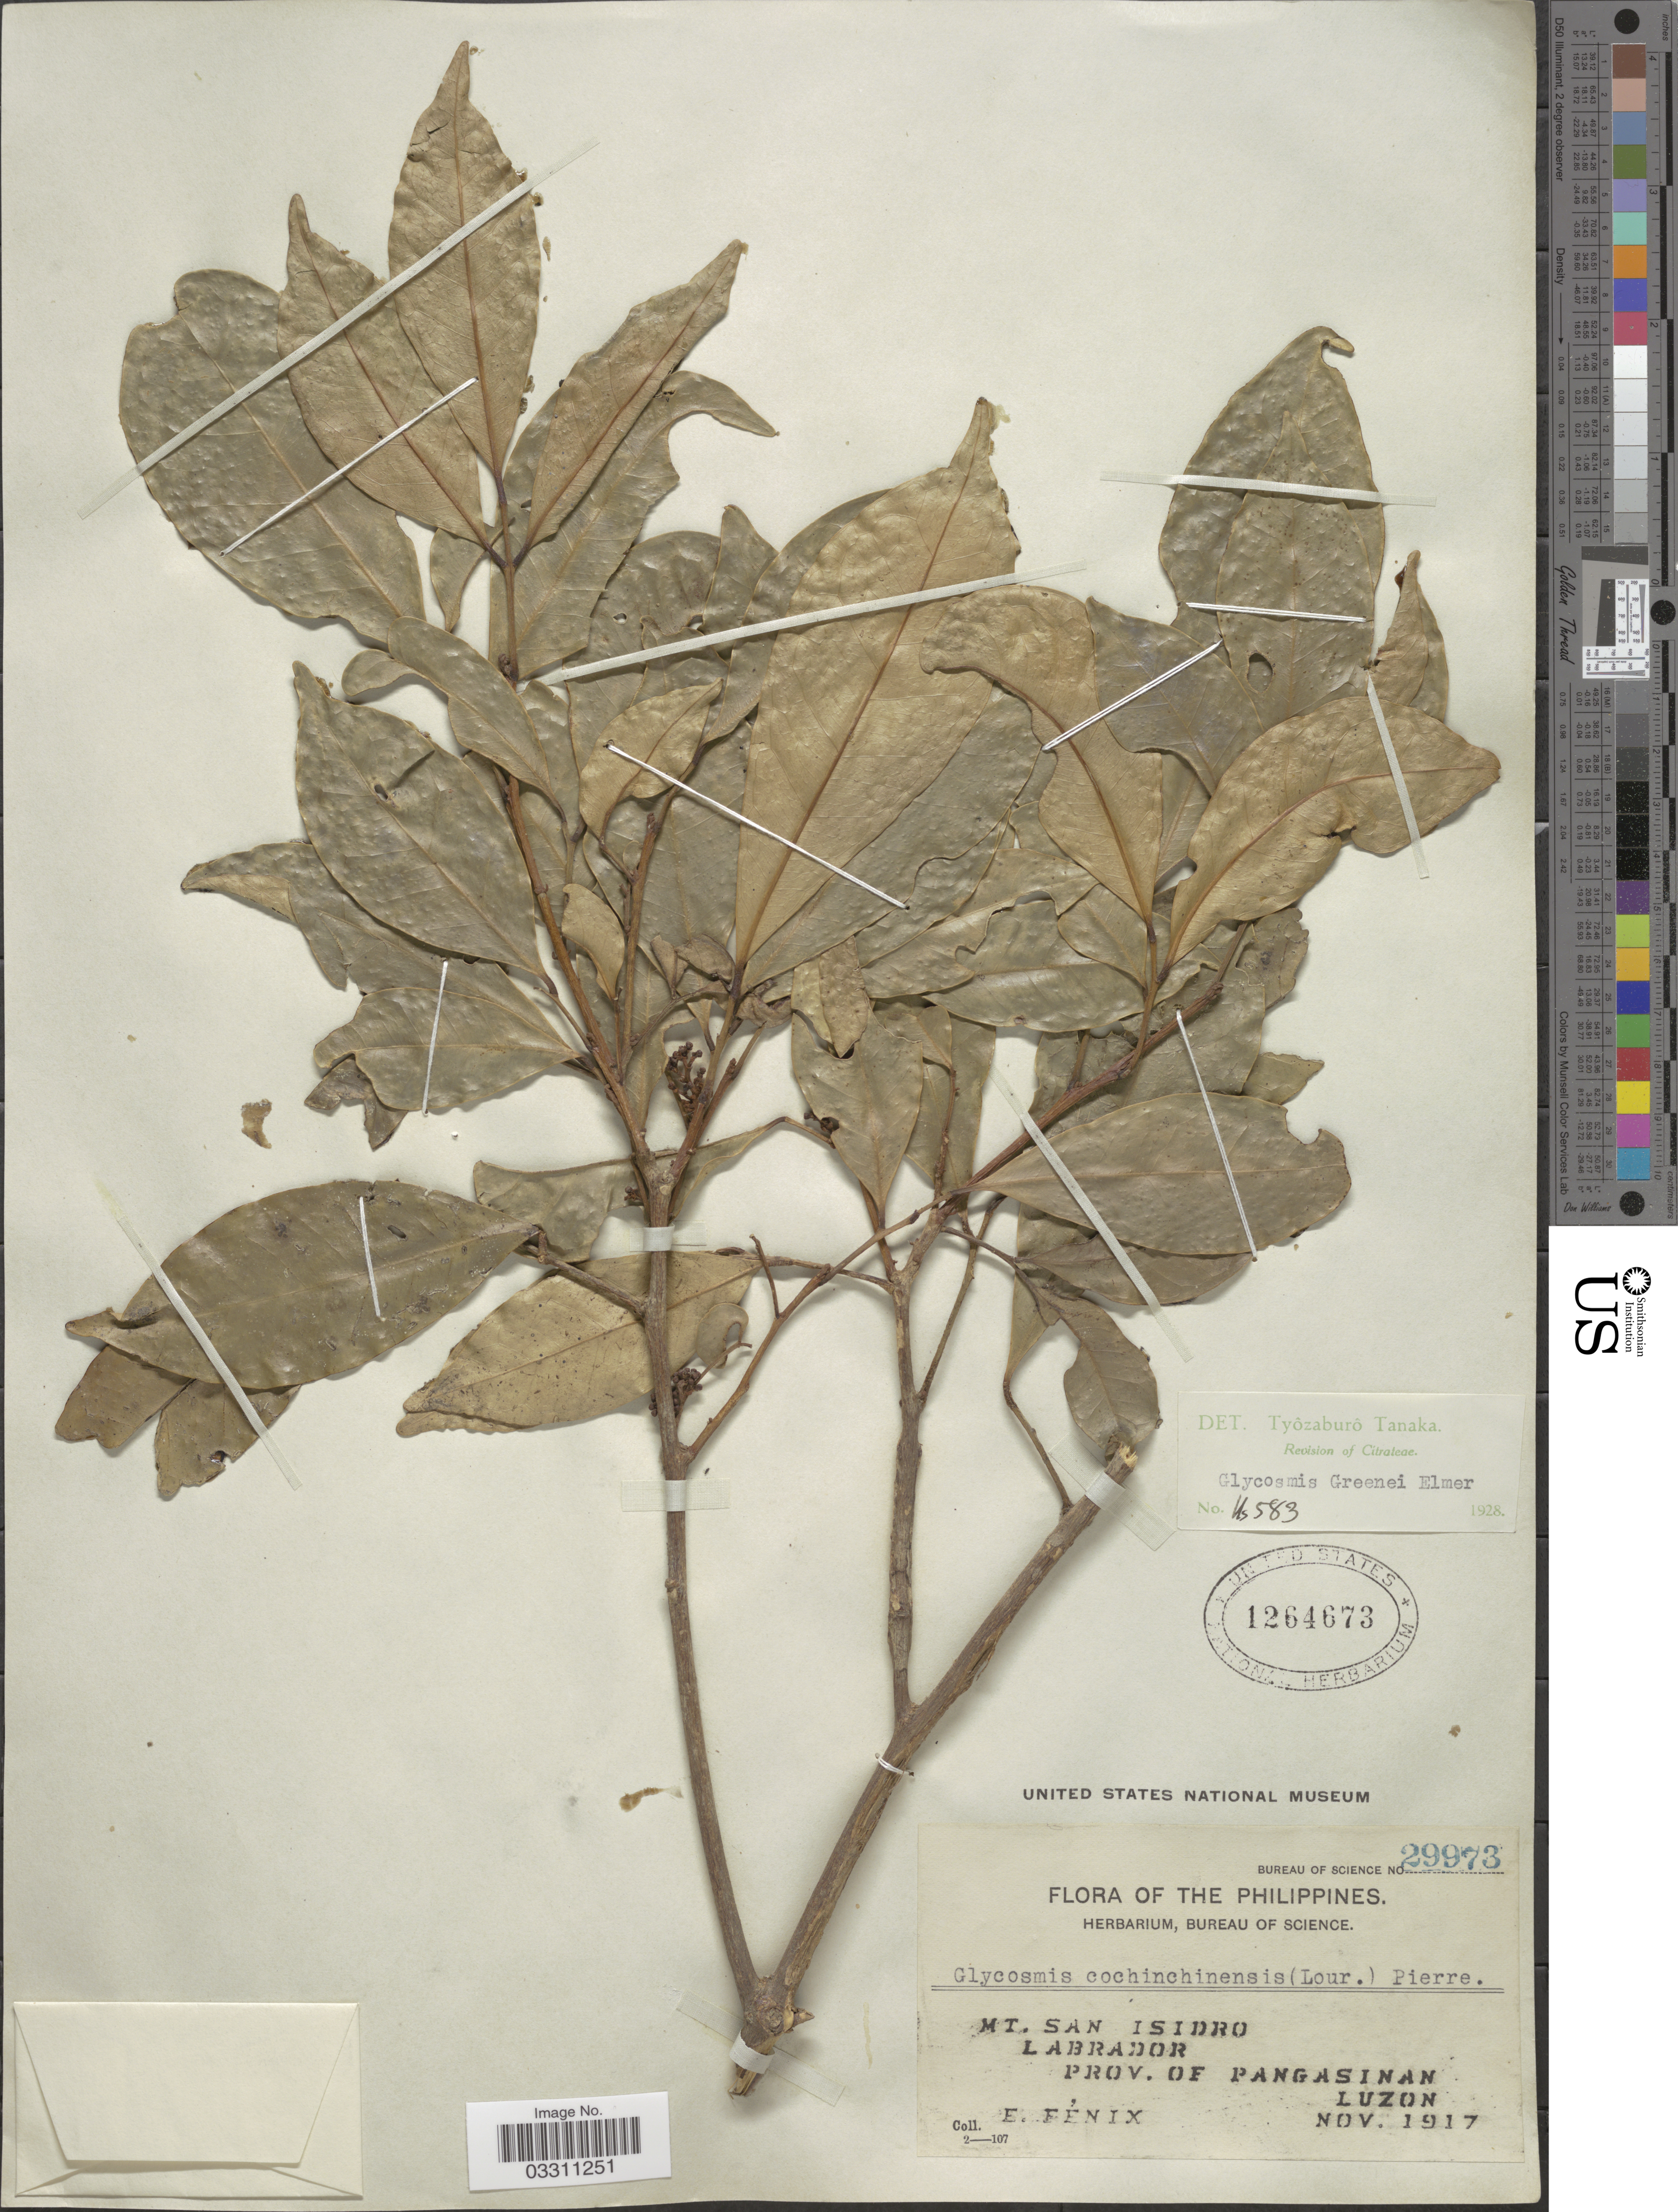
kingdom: Plantae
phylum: Tracheophyta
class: Magnoliopsida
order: Sapindales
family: Rutaceae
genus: Glycosmis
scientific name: Glycosmis greenei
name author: Elmer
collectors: E. Fenix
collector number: Bureau of Science 29973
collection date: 1917-11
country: Philippines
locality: Mt. San Isidro. Labrador. Prov. of Pangasinan. Luzon.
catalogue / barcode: US 1264673